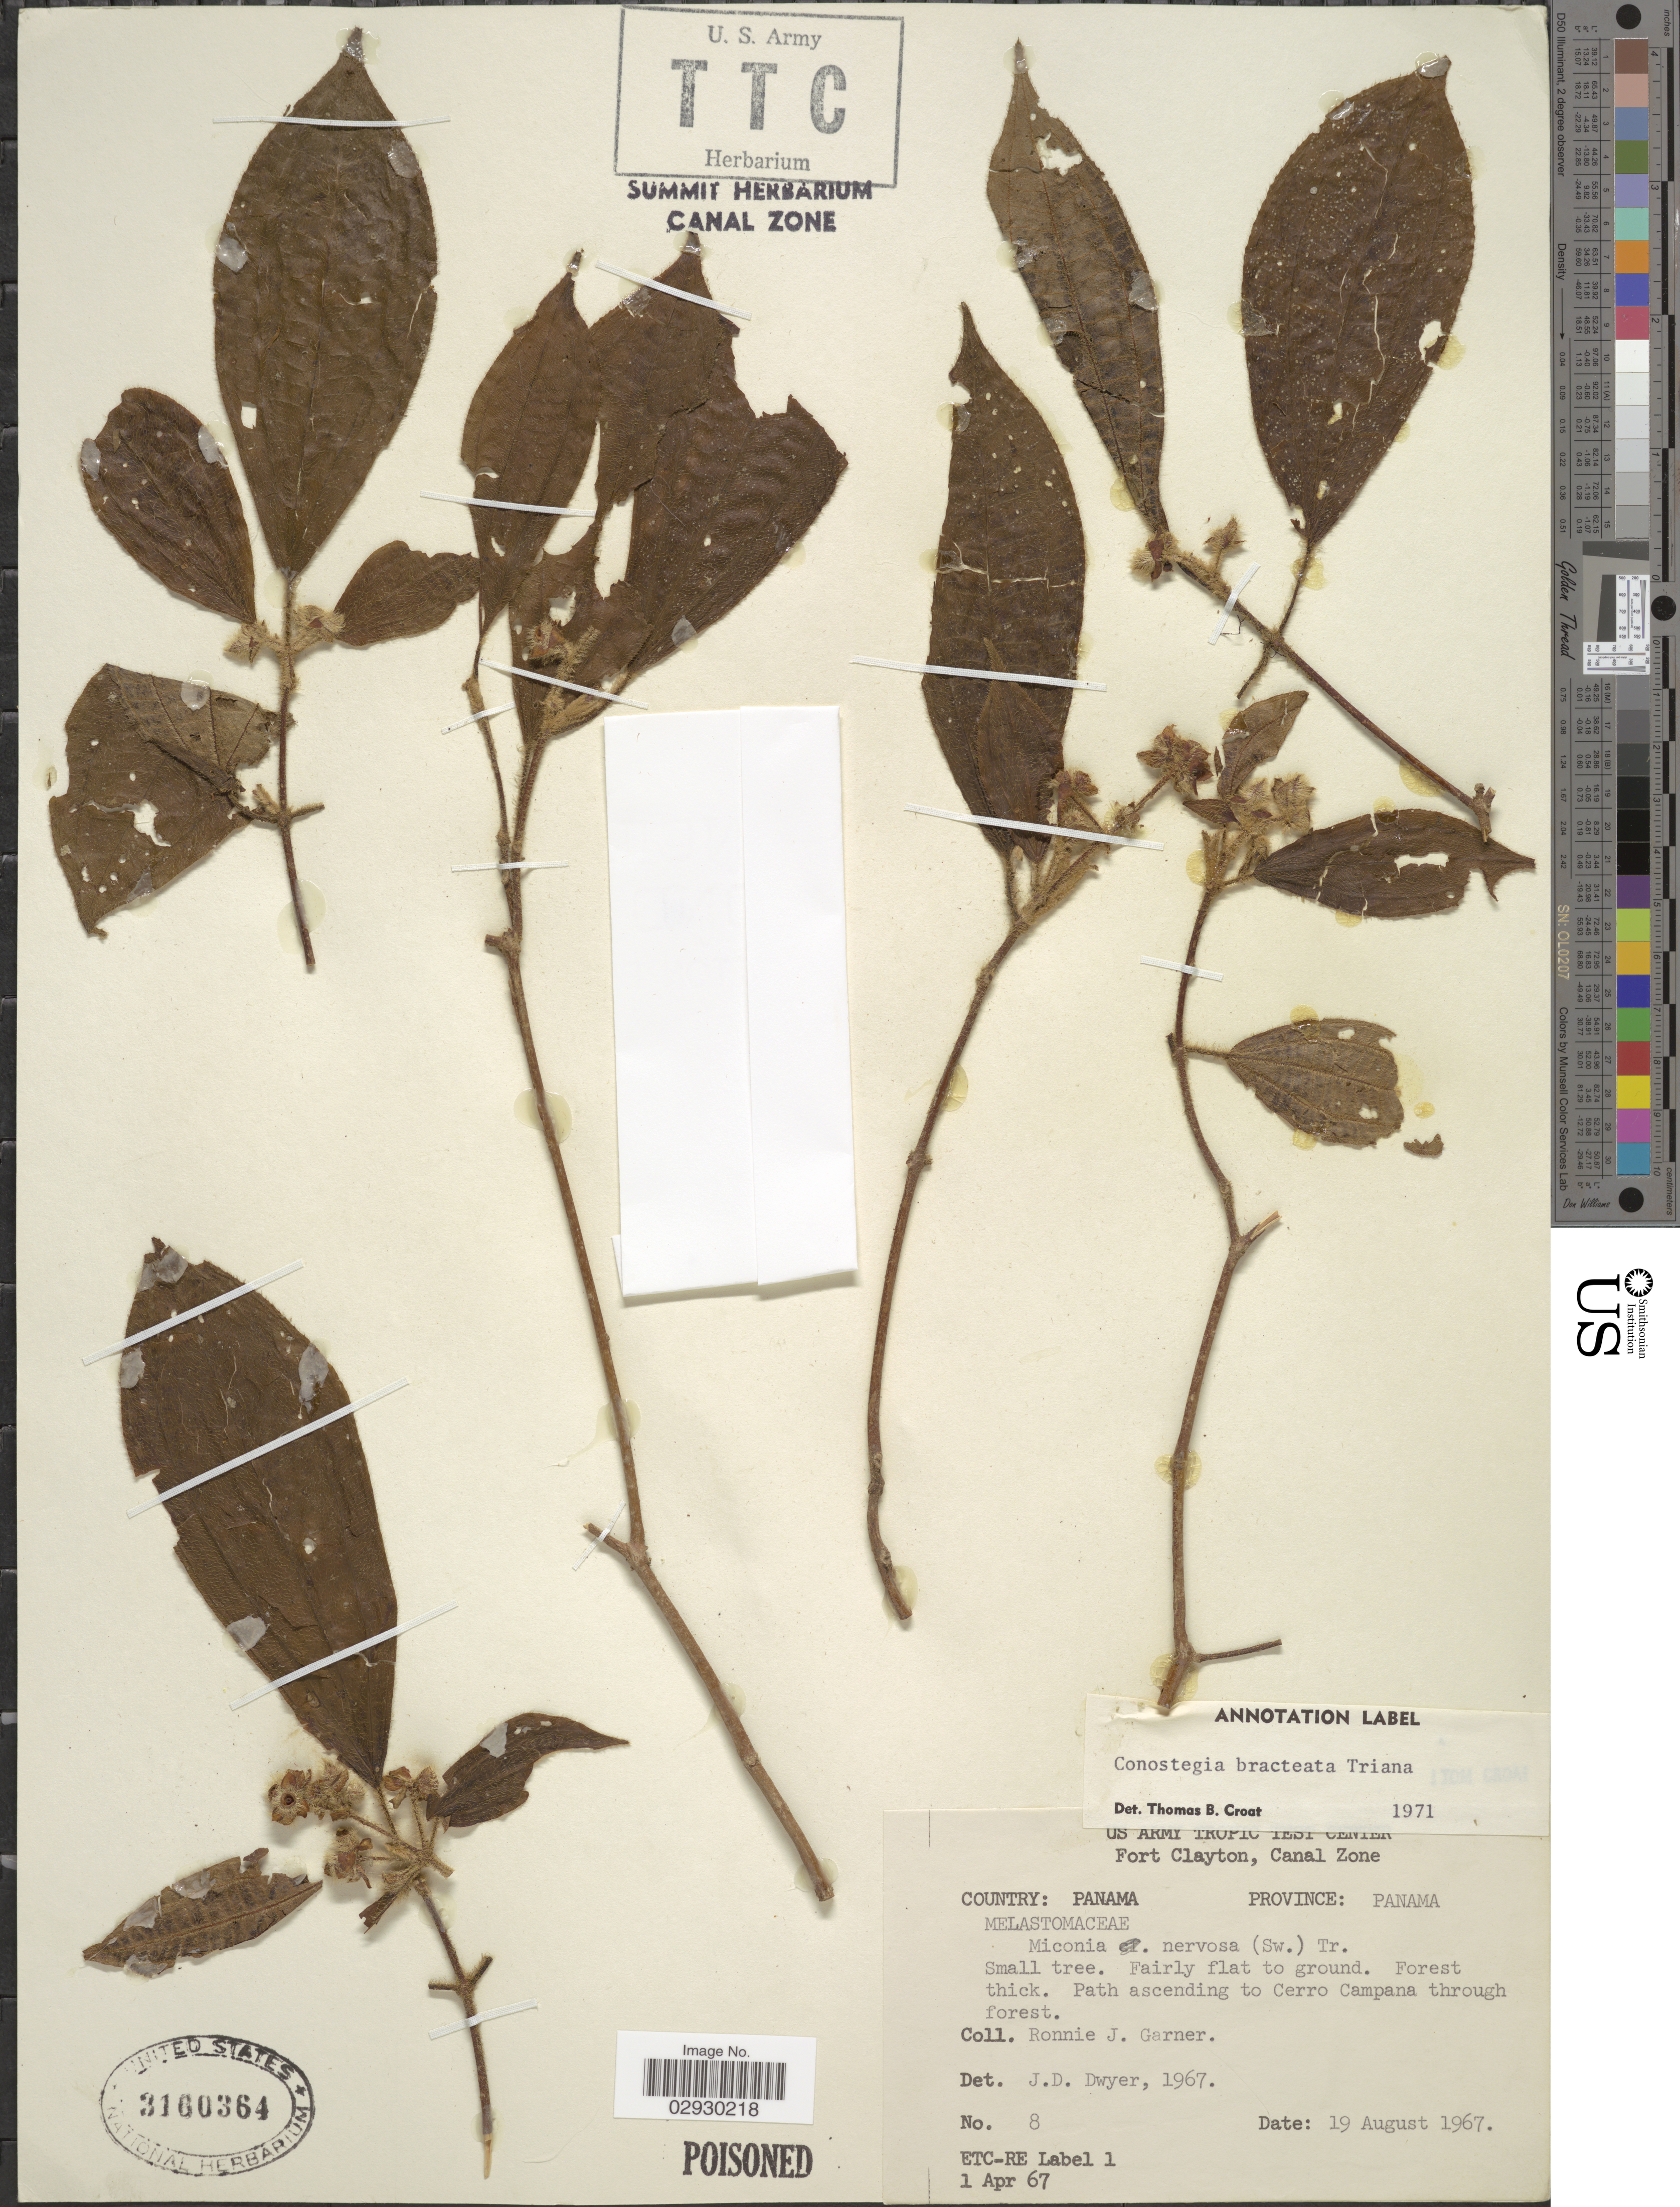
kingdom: Plantae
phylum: Tracheophyta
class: Magnoliopsida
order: Myrtales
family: Melastomataceae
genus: Conostegia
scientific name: Conostegia bracteata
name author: Triana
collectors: R. J. Garner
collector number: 8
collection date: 1967-08-19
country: Panama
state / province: Panamá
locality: Path ascending to Cerro Campana through forest.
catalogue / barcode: US 3160364